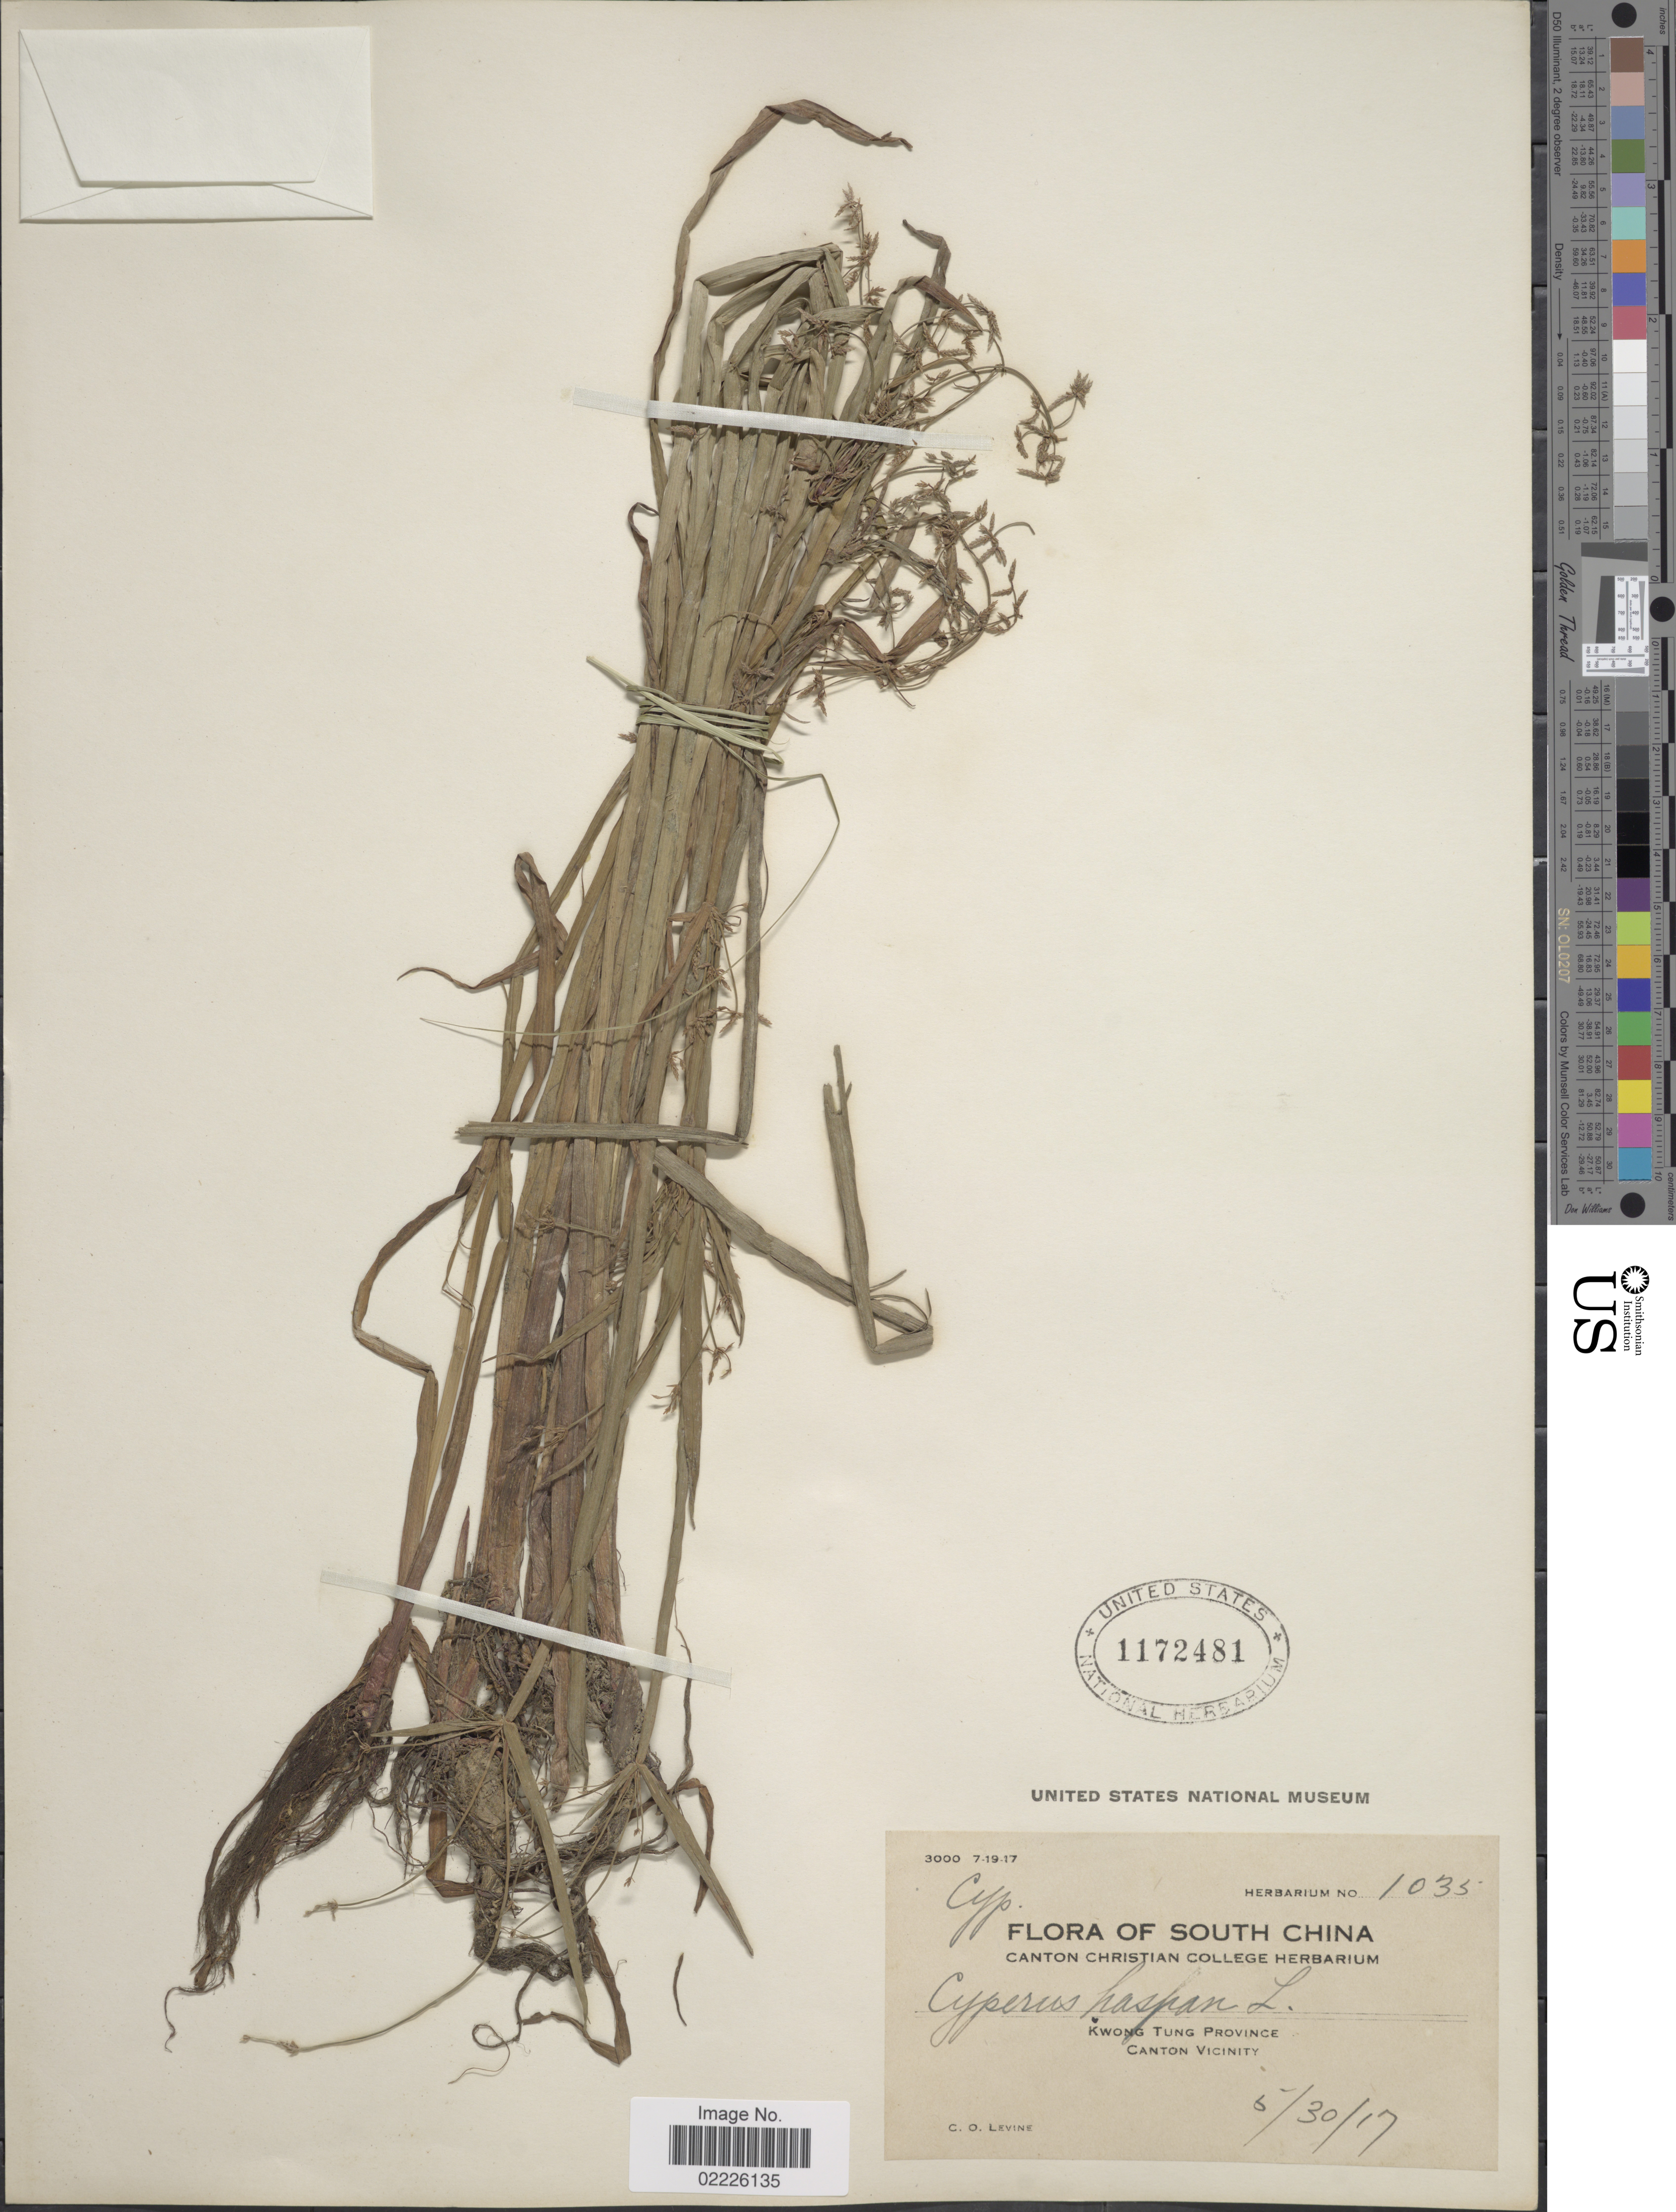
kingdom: Plantae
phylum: Tracheophyta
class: Liliopsida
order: Poales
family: Cyperaceae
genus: Cyperus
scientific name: Cyperus haspan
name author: L.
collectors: C. O. Levine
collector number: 1035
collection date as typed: Transcribed d/m/y: 30/5/17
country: China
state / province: Guangdong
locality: Kwong Tung Province, Canton Vicinity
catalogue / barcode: US 1172481